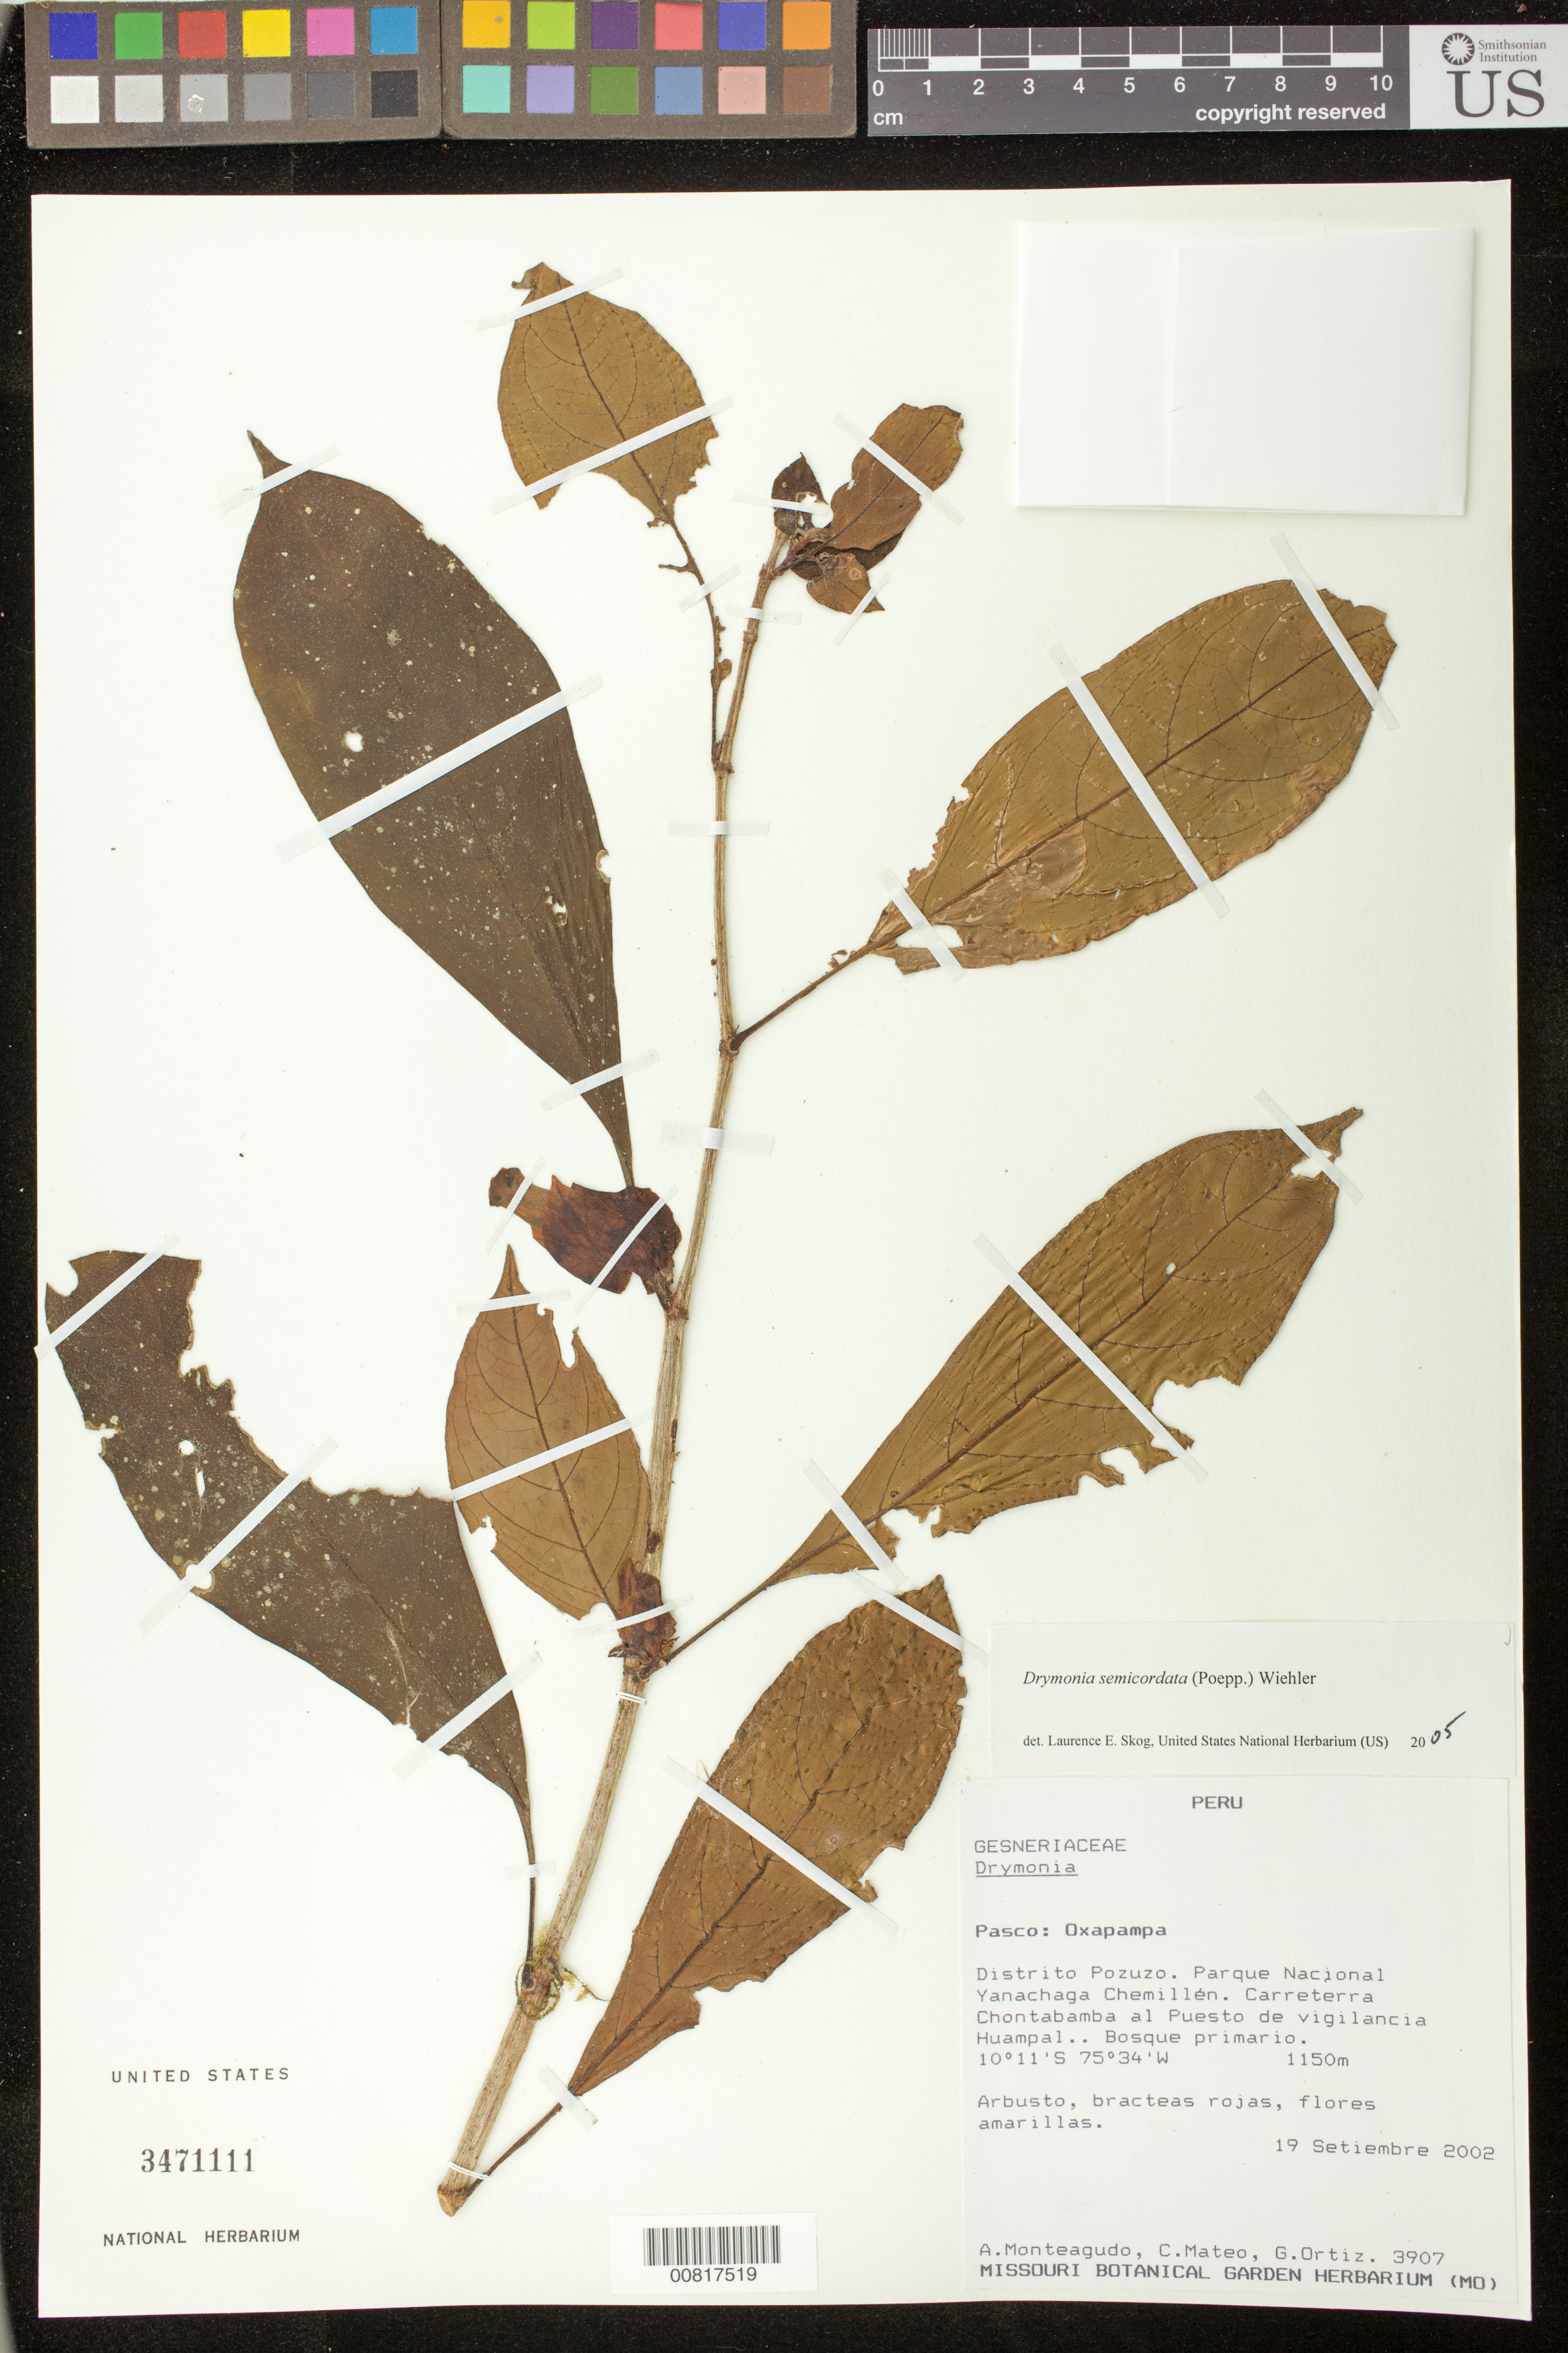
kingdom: Plantae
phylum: Tracheophyta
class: Magnoliopsida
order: Lamiales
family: Gesneriaceae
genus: Drymonia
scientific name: Drymonia semicordata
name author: (Poepp.) Wiehler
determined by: Skog, Laurence E.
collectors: A. Monteagudo, C. Mateo & G. Ortiz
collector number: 3907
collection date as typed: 19 Sep 2002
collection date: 2002-09-19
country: Peru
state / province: Pasco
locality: Pasco: Oxapampa. Distrito Pozuzo. Parque Nacional Yanachaga Chemillén. Carreterra Chontabamba al Puesto de vigilancia Huampal.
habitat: Bosque primario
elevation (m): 1150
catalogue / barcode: US 3471111